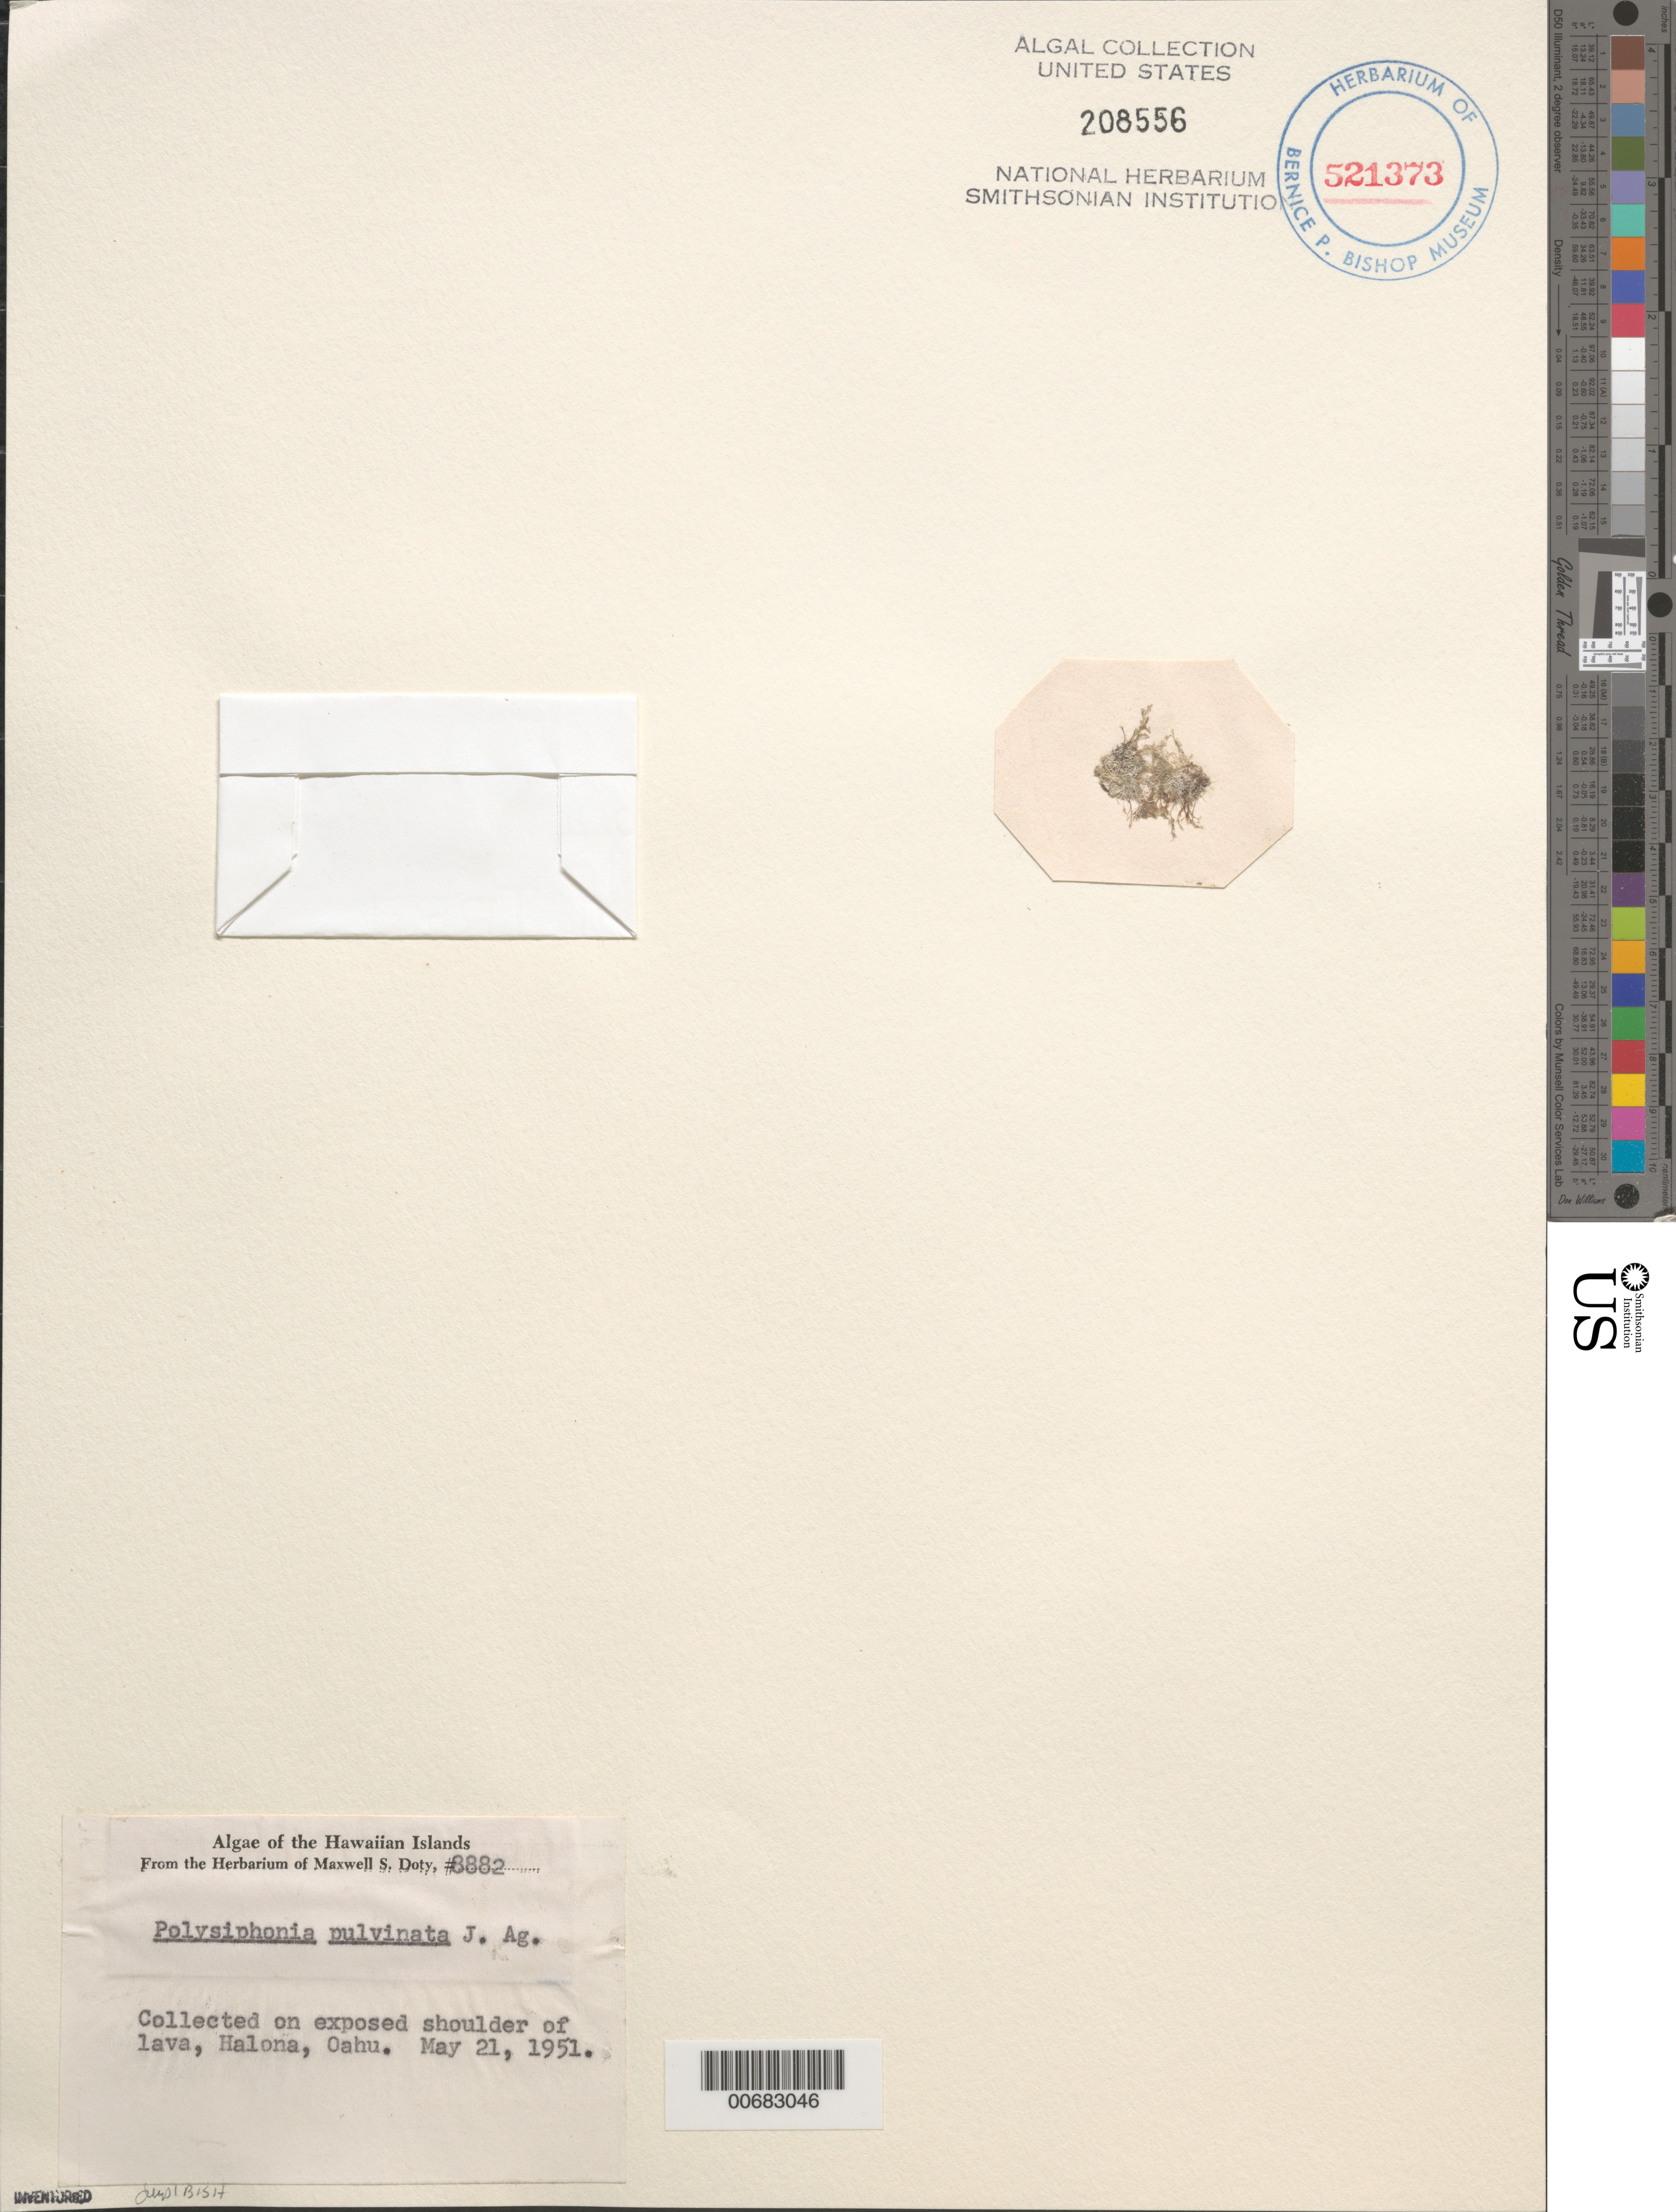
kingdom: Plantae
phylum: Rhodophyta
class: Florideophyceae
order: Ceramiales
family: Rhodomelaceae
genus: Polysiphonia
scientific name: Polysiphonia pulvinata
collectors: M. S. Doty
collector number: MSD 8882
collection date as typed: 21 May 1951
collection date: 1951-05-21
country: United States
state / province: Hawaii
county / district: Honolulu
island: Oahu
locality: Halona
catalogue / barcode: US 208556